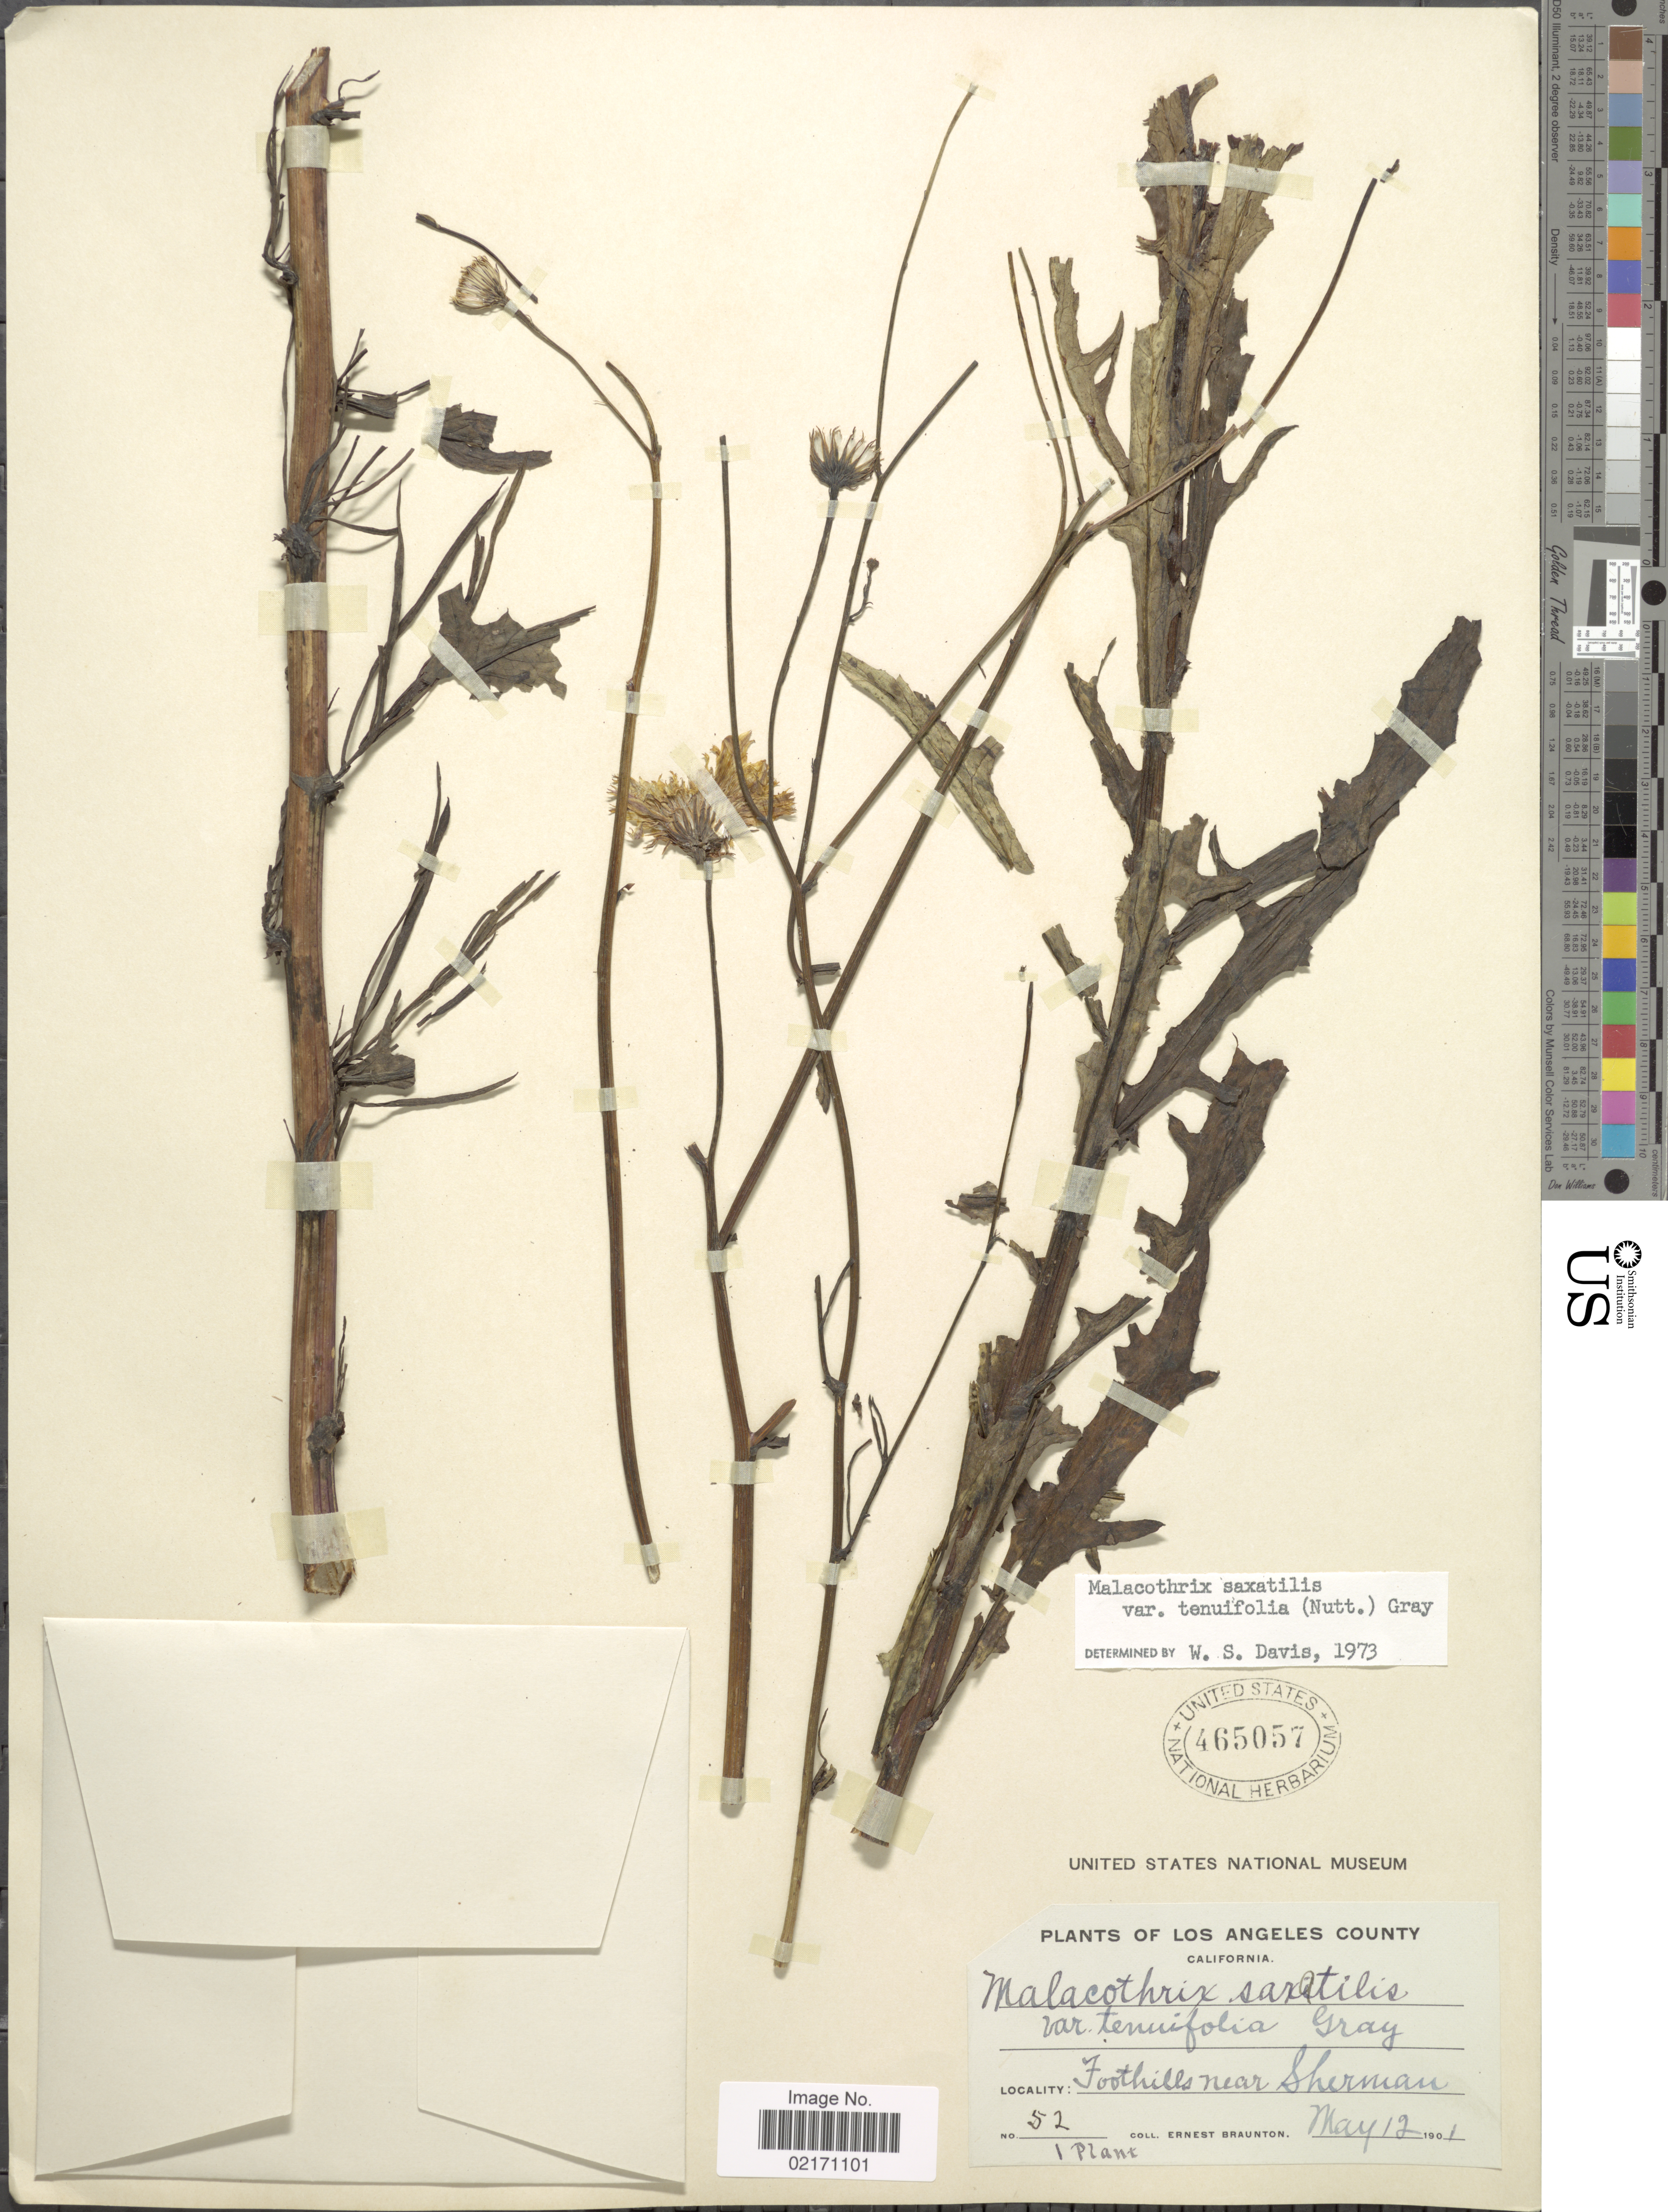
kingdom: Plantae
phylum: Tracheophyta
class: Magnoliopsida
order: Asterales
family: Asteraceae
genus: Malacothrix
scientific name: Malacothrix saxatilis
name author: Torr. & A. Gray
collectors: E. Braunton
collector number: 52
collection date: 1901-05-12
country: United States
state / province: California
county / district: Los Angeles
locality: Los Angeles County, foothills near Sherman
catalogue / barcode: US 465057